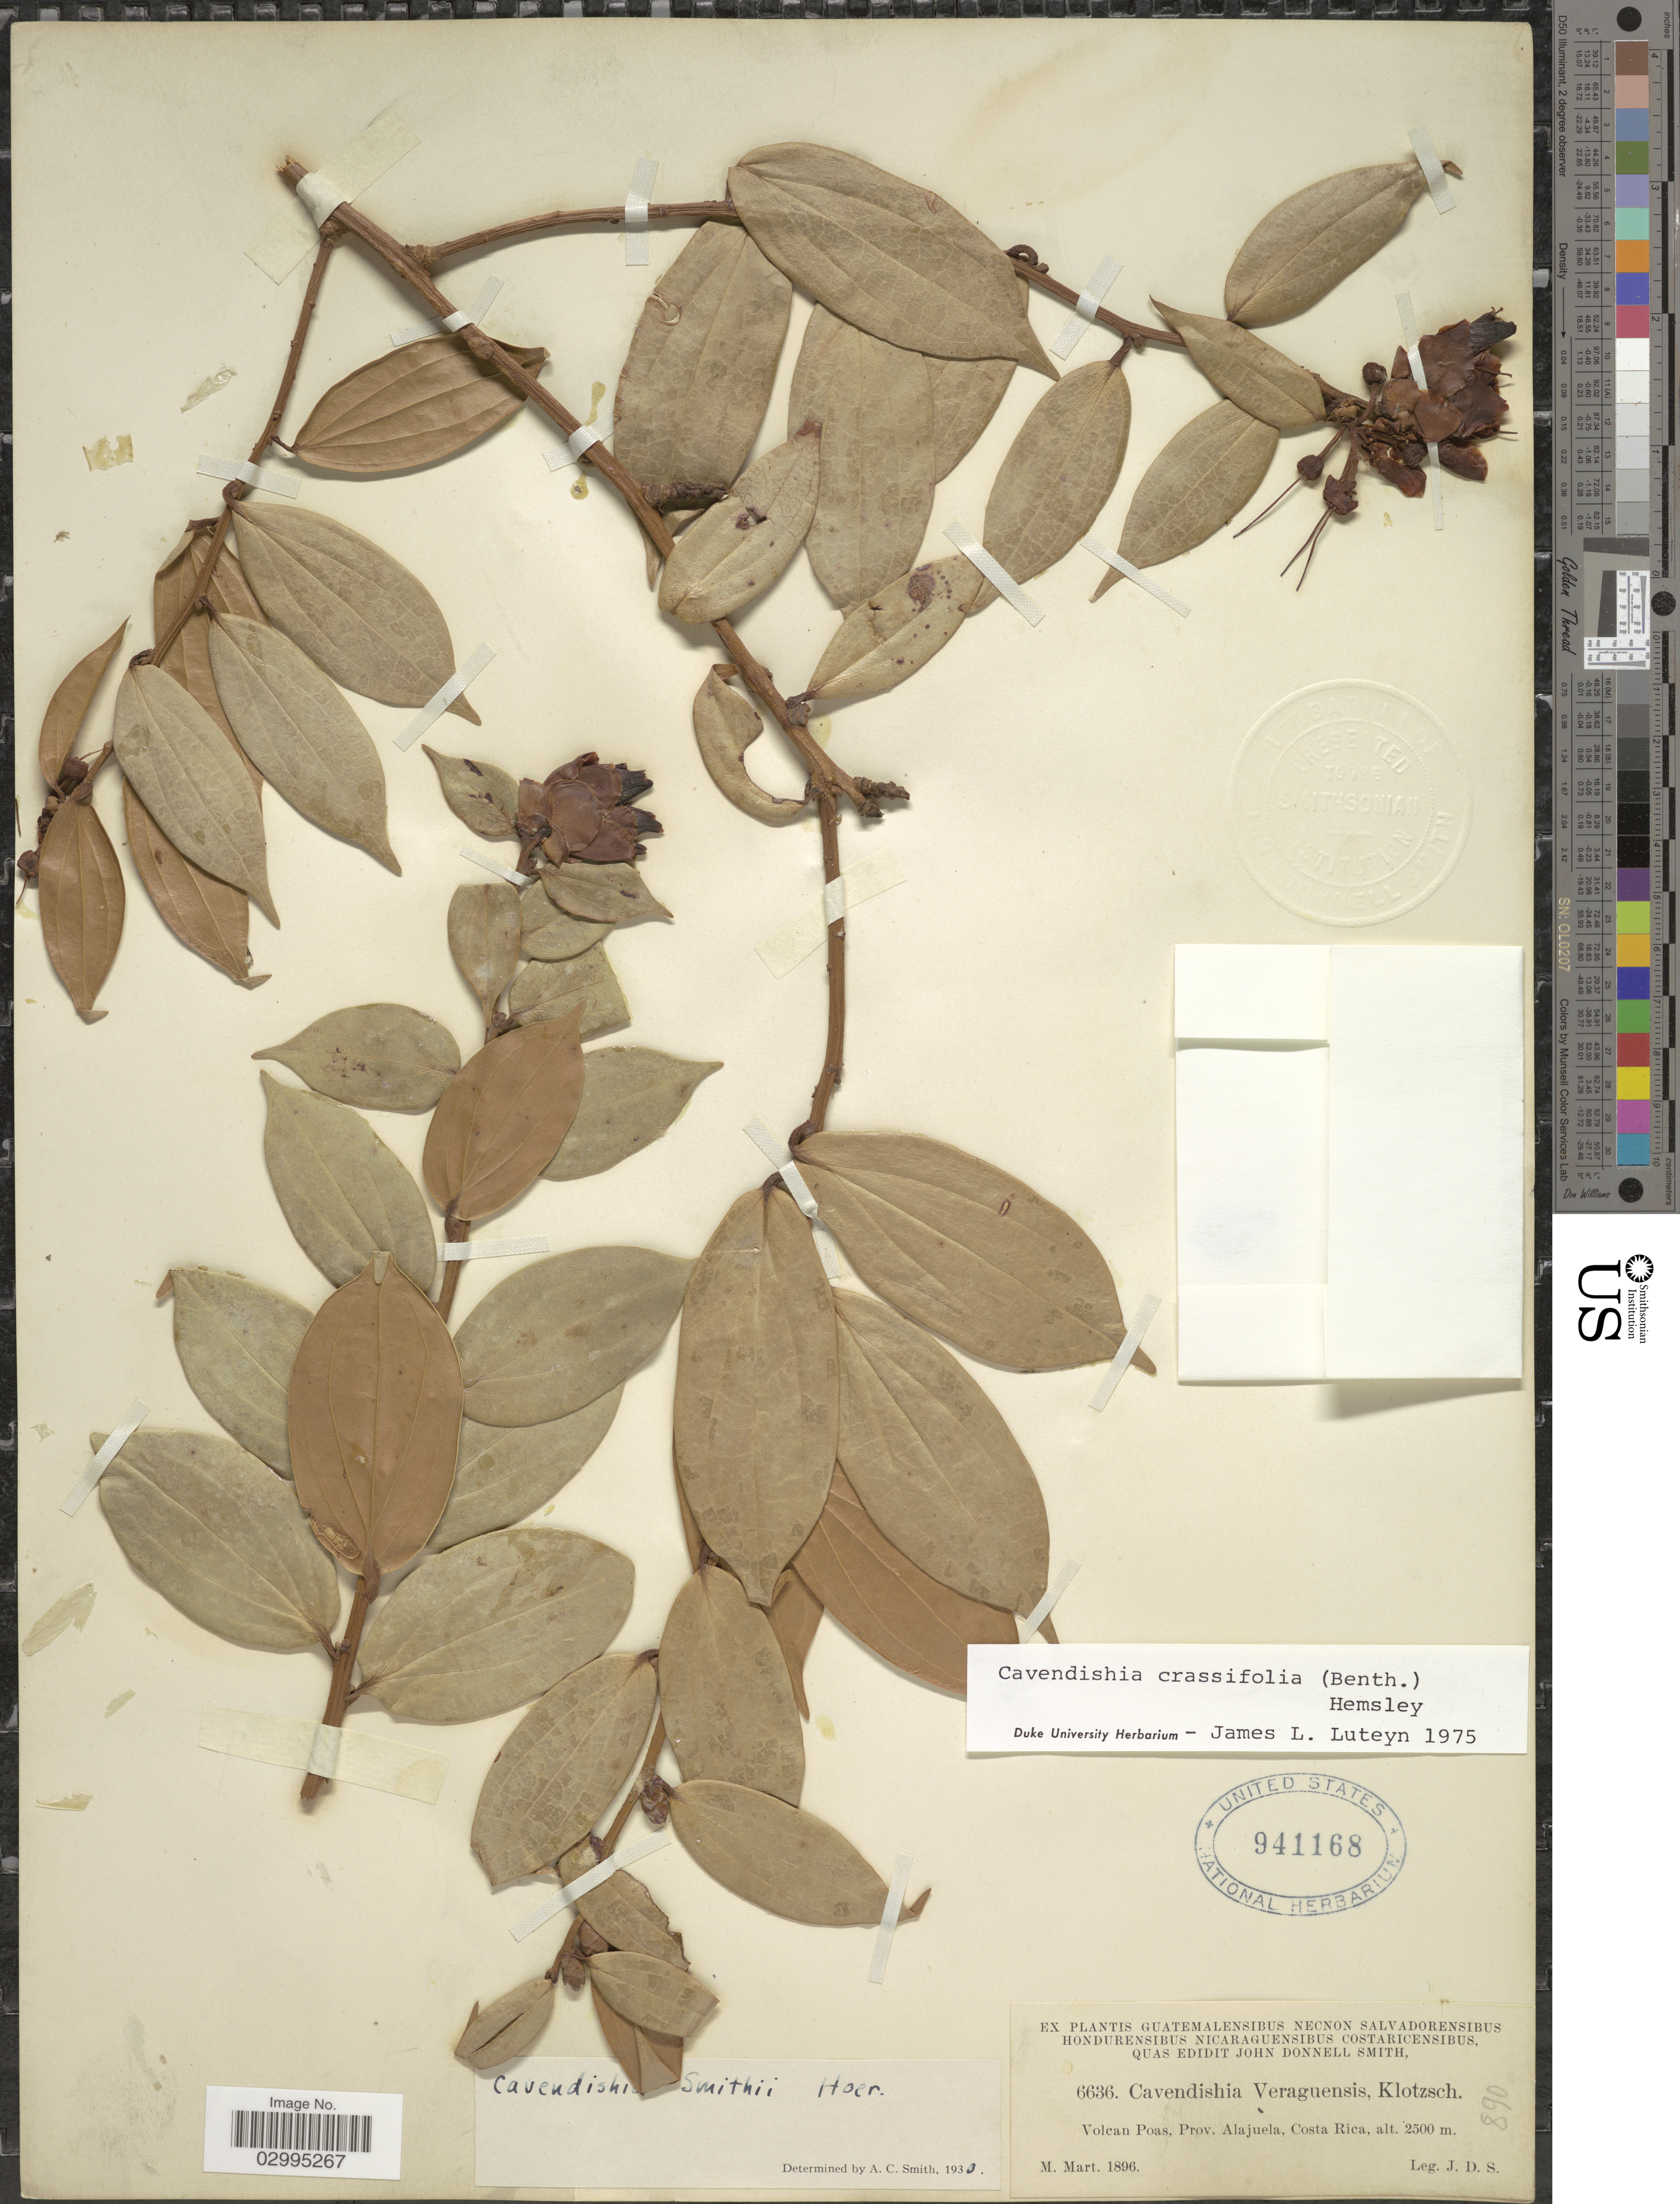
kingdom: Plantae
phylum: Tracheophyta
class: Magnoliopsida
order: Ericales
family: Ericaceae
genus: Cavendishia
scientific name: Cavendishia crassifolia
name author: (Benth.) Hemsl.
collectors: J. Donnell Smith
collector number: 6636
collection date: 1896-03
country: Costa Rica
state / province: Alajuela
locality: Volcan Poas.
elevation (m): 2500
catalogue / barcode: US 941168